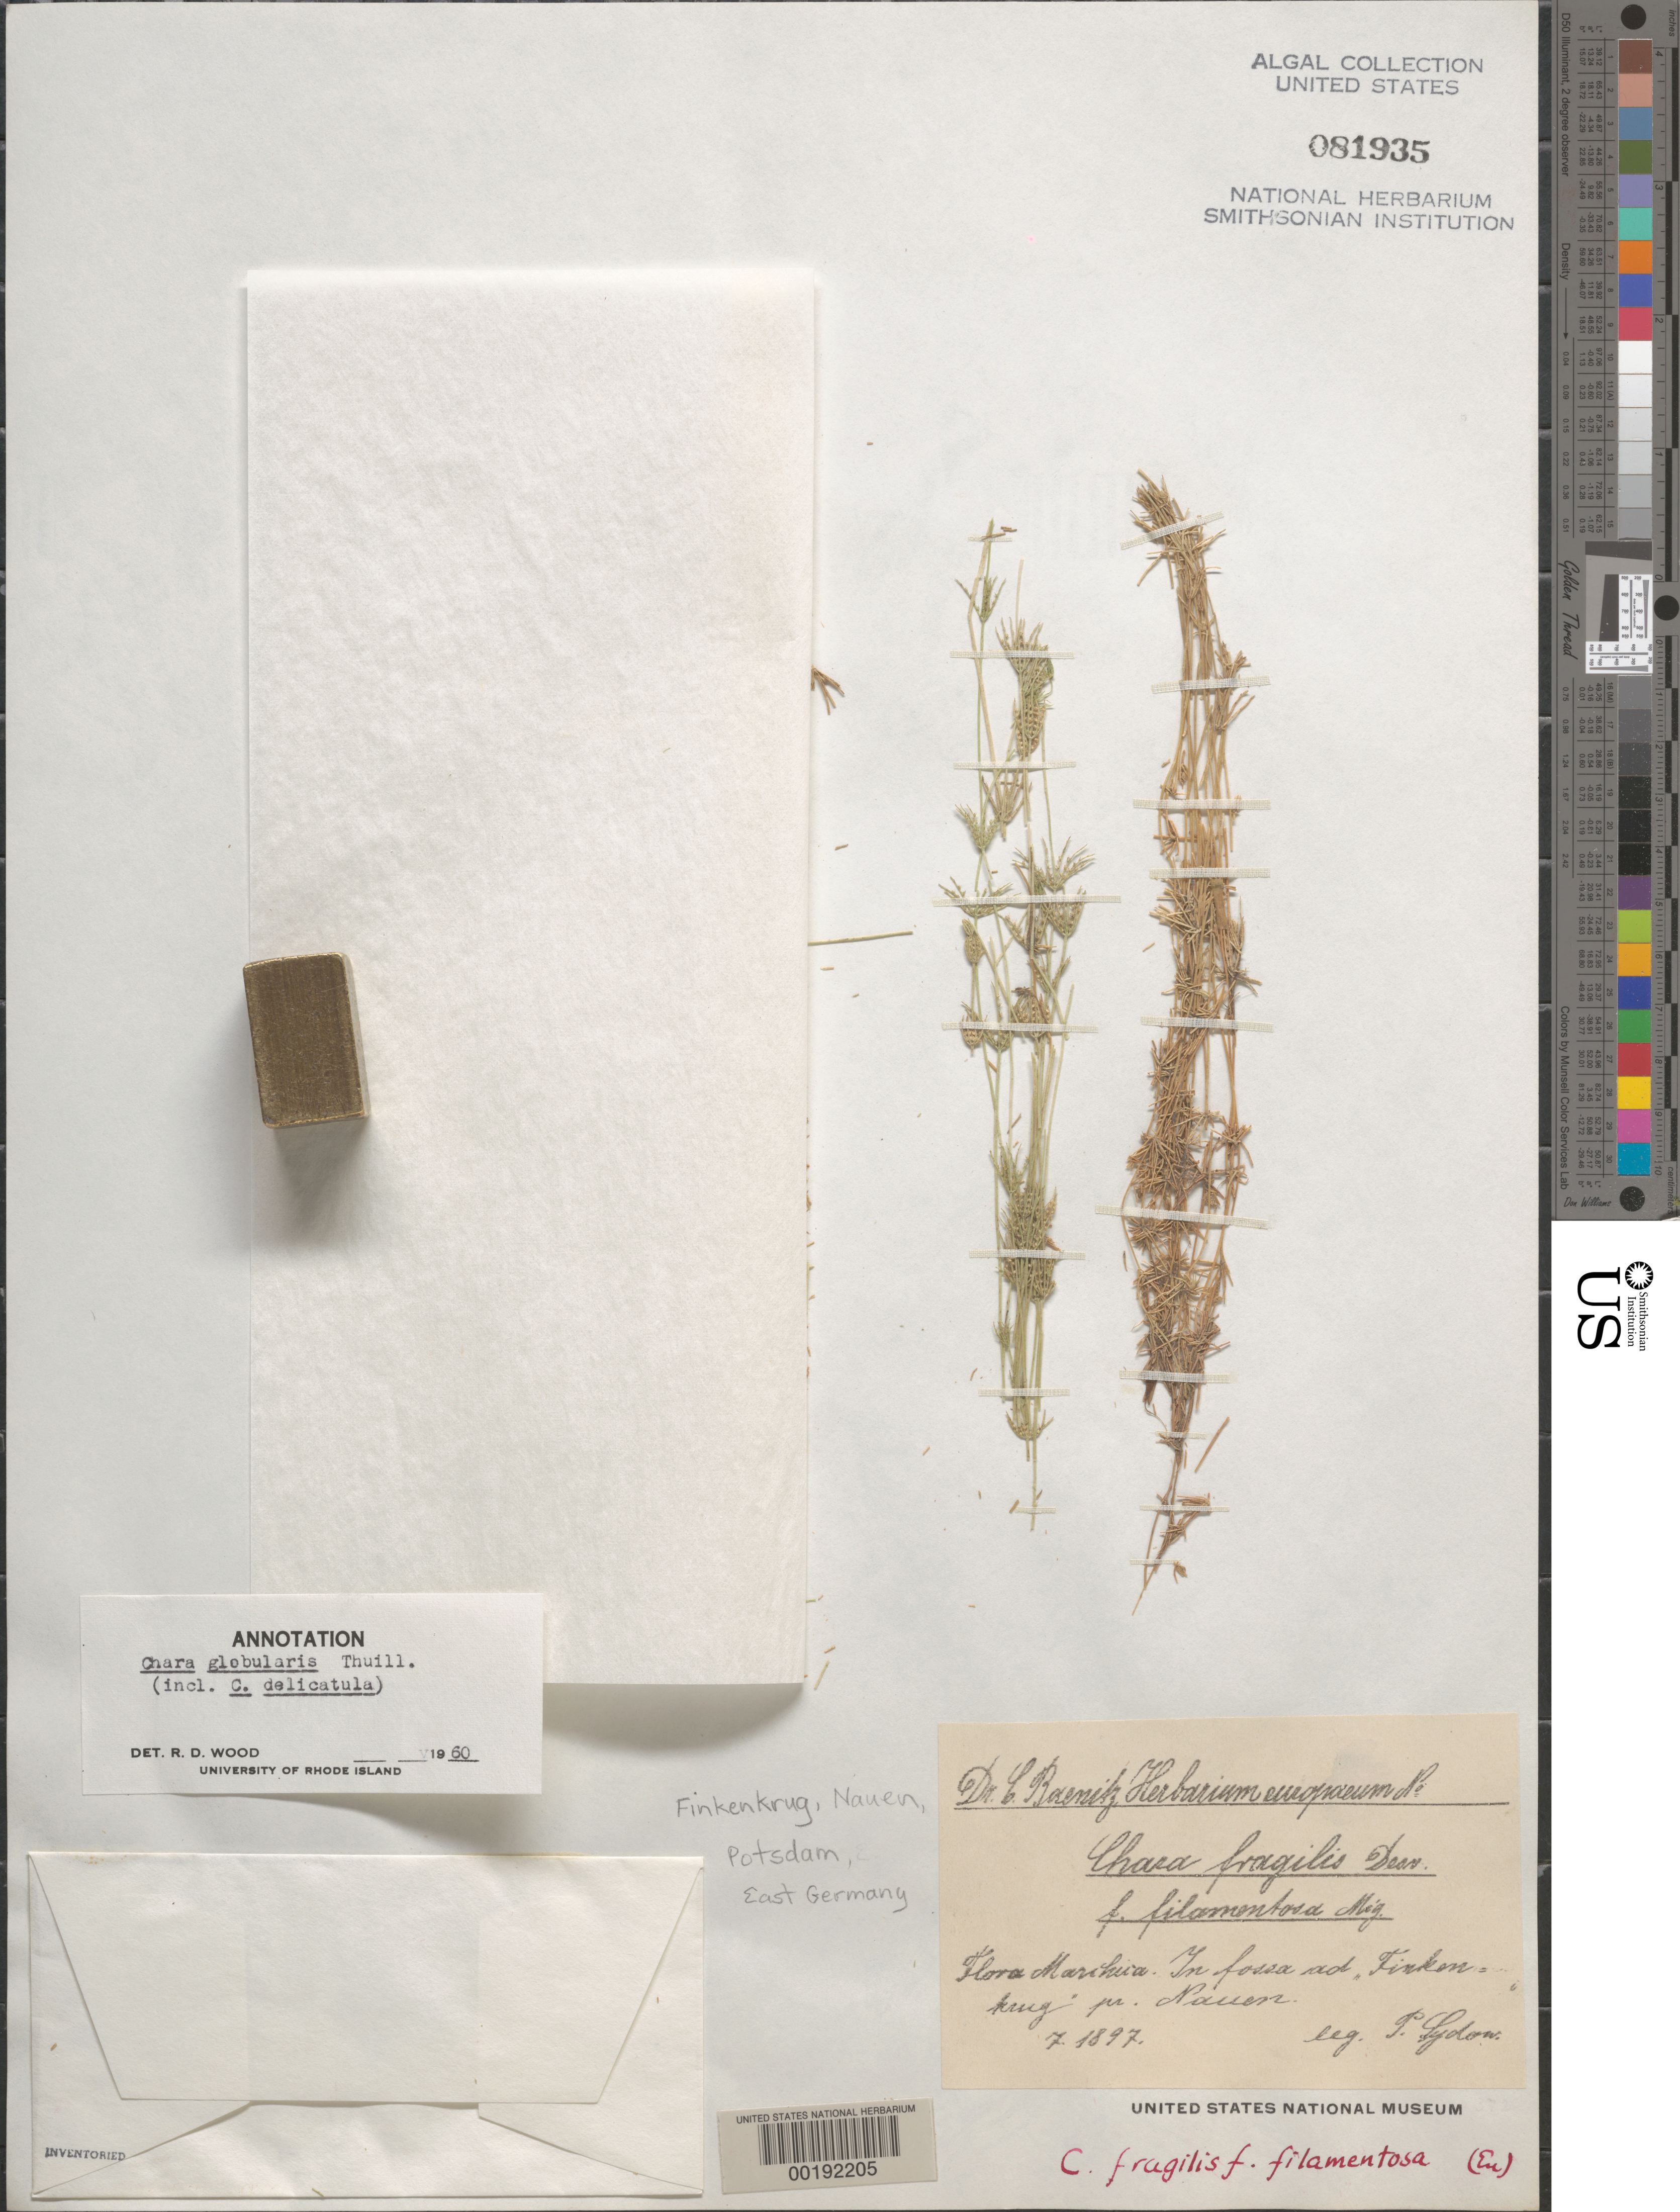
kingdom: Plantae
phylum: Charophyta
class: Charophyceae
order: Charales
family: Characeae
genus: Chara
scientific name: Chara globularis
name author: Thuiller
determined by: Wood, R. D.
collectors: P. Sydow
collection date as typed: Jul 1897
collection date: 1897-07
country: Germany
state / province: Brandenburg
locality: Finkenkrug, near nauen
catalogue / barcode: US 81935